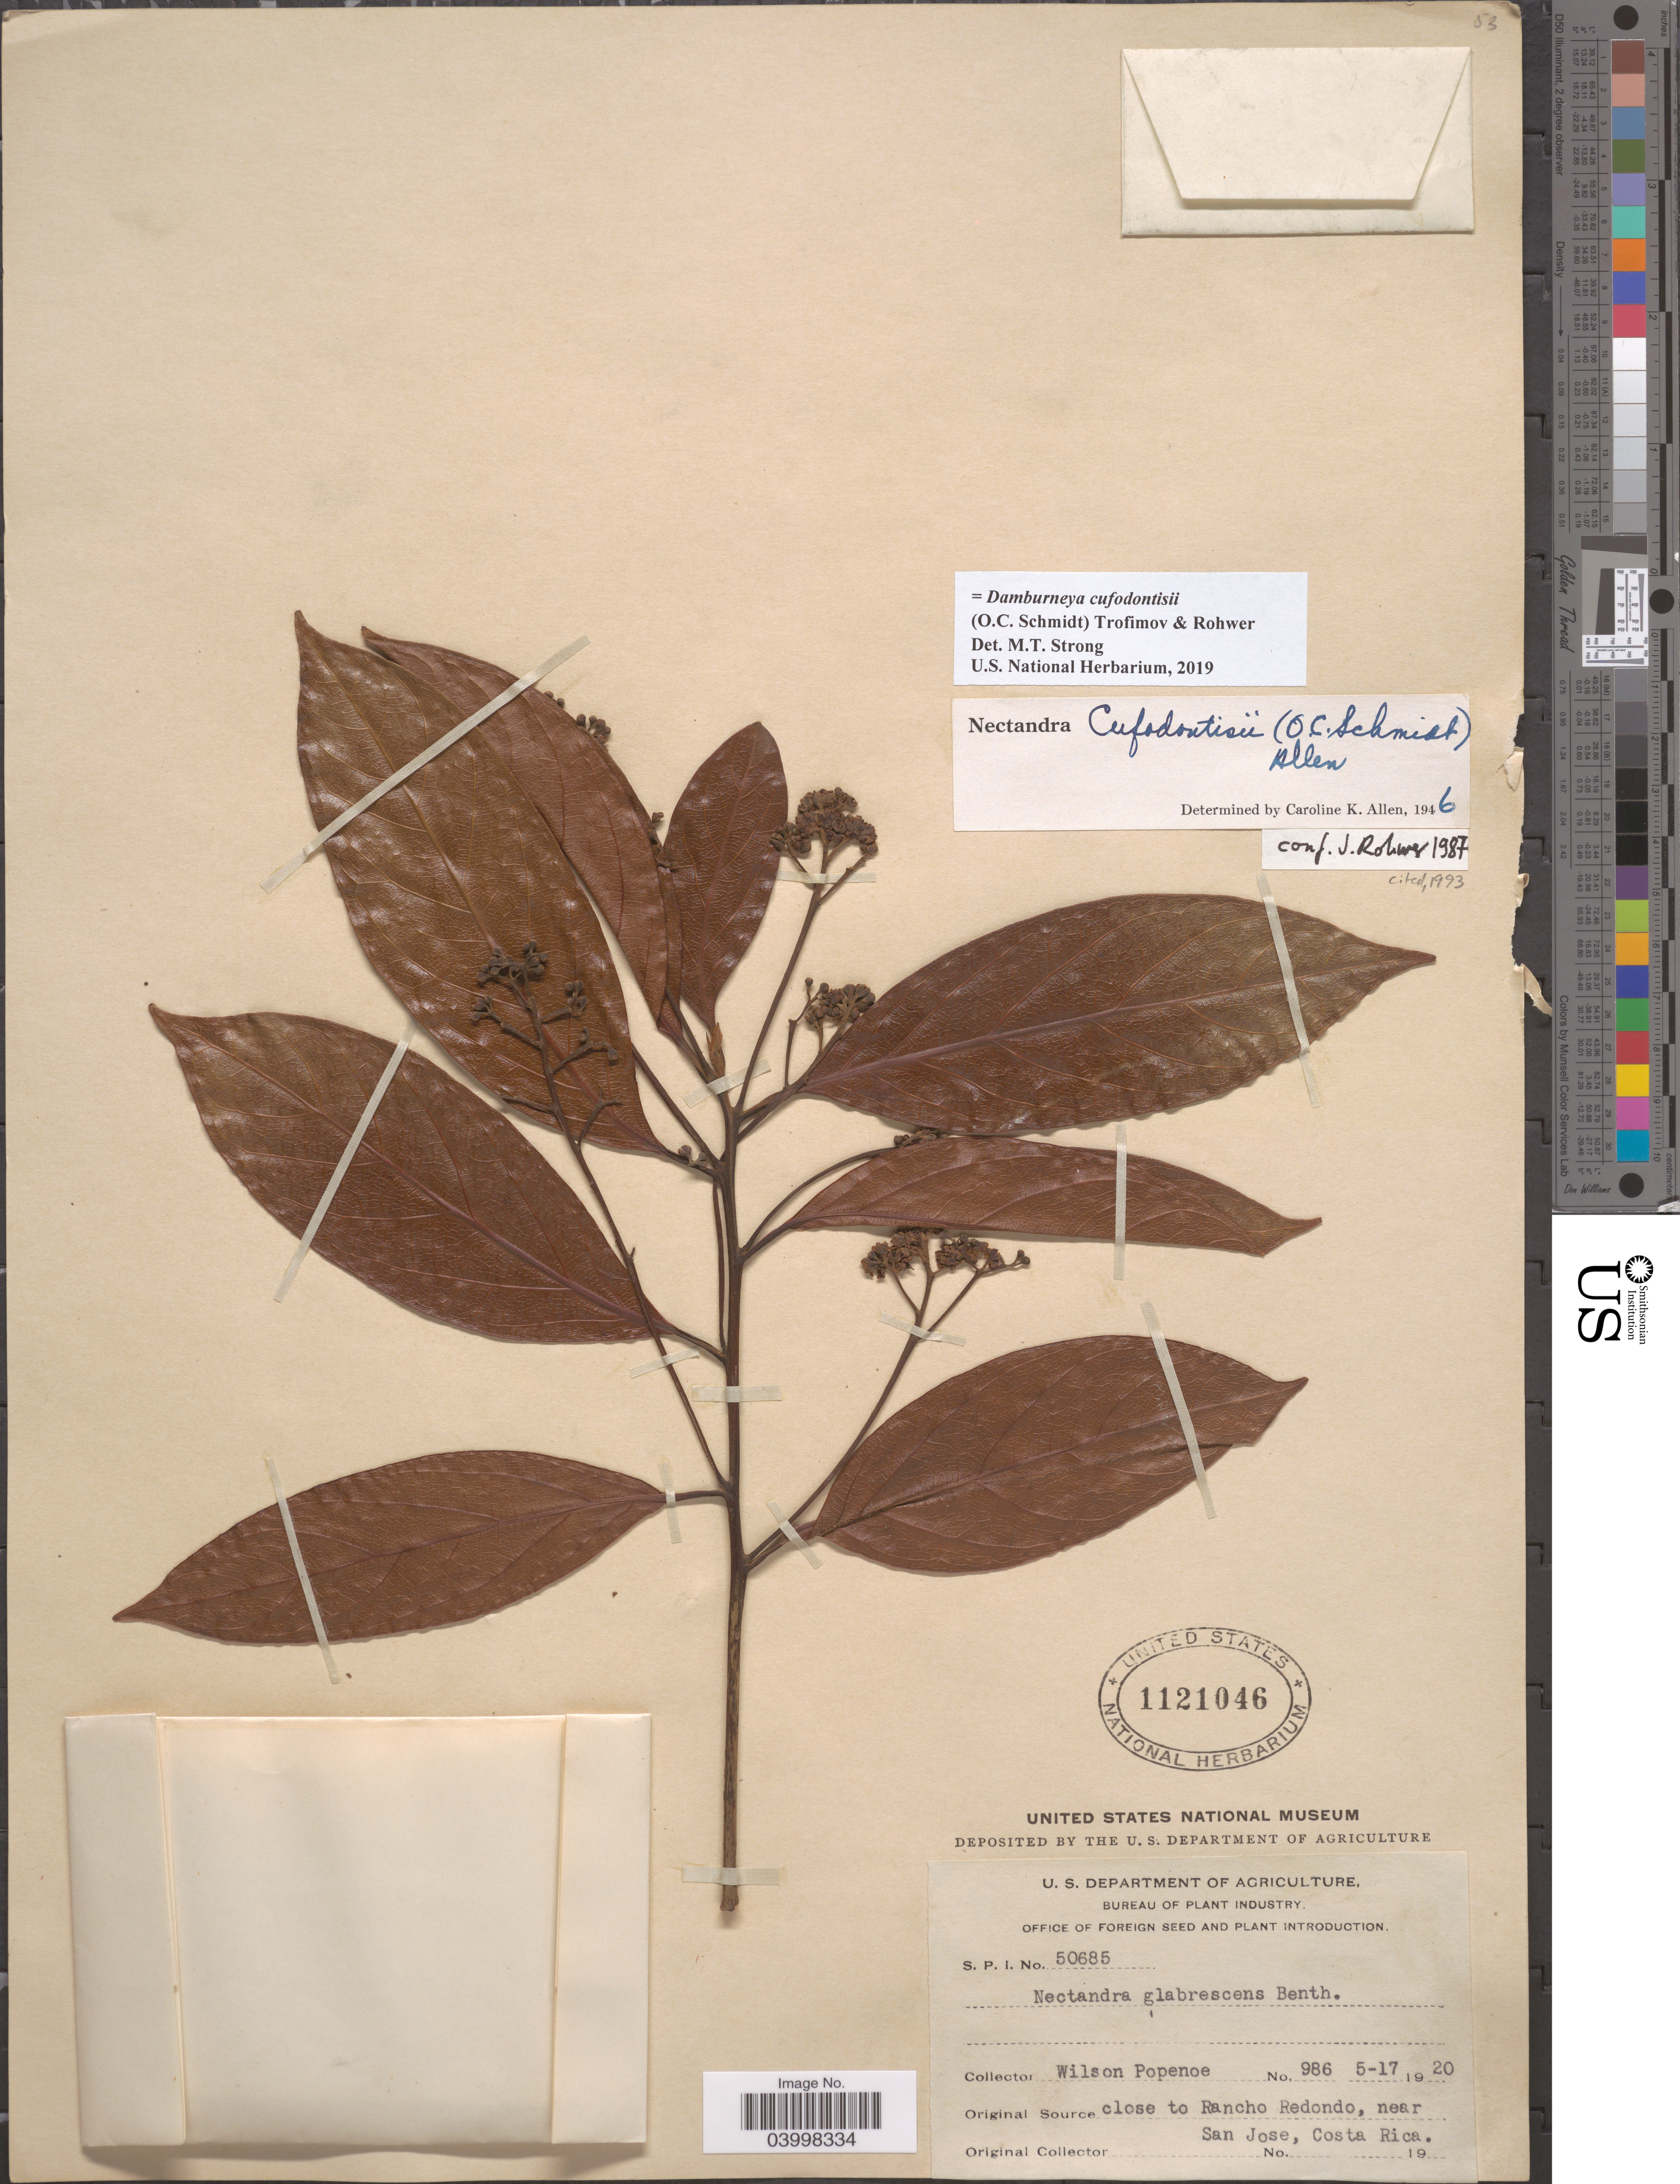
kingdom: Plantae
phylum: Tracheophyta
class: Magnoliopsida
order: Laurales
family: Lauraceae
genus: Damburneya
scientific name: Damburneya cufodontisii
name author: (O.C. Schmidt in Cufod.) Trofimov & Rohwer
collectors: F. Popenoe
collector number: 986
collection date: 1920-05-17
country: Costa Rica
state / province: San José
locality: Close to Rancho Redondo, near San Jose.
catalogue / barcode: US 1121046